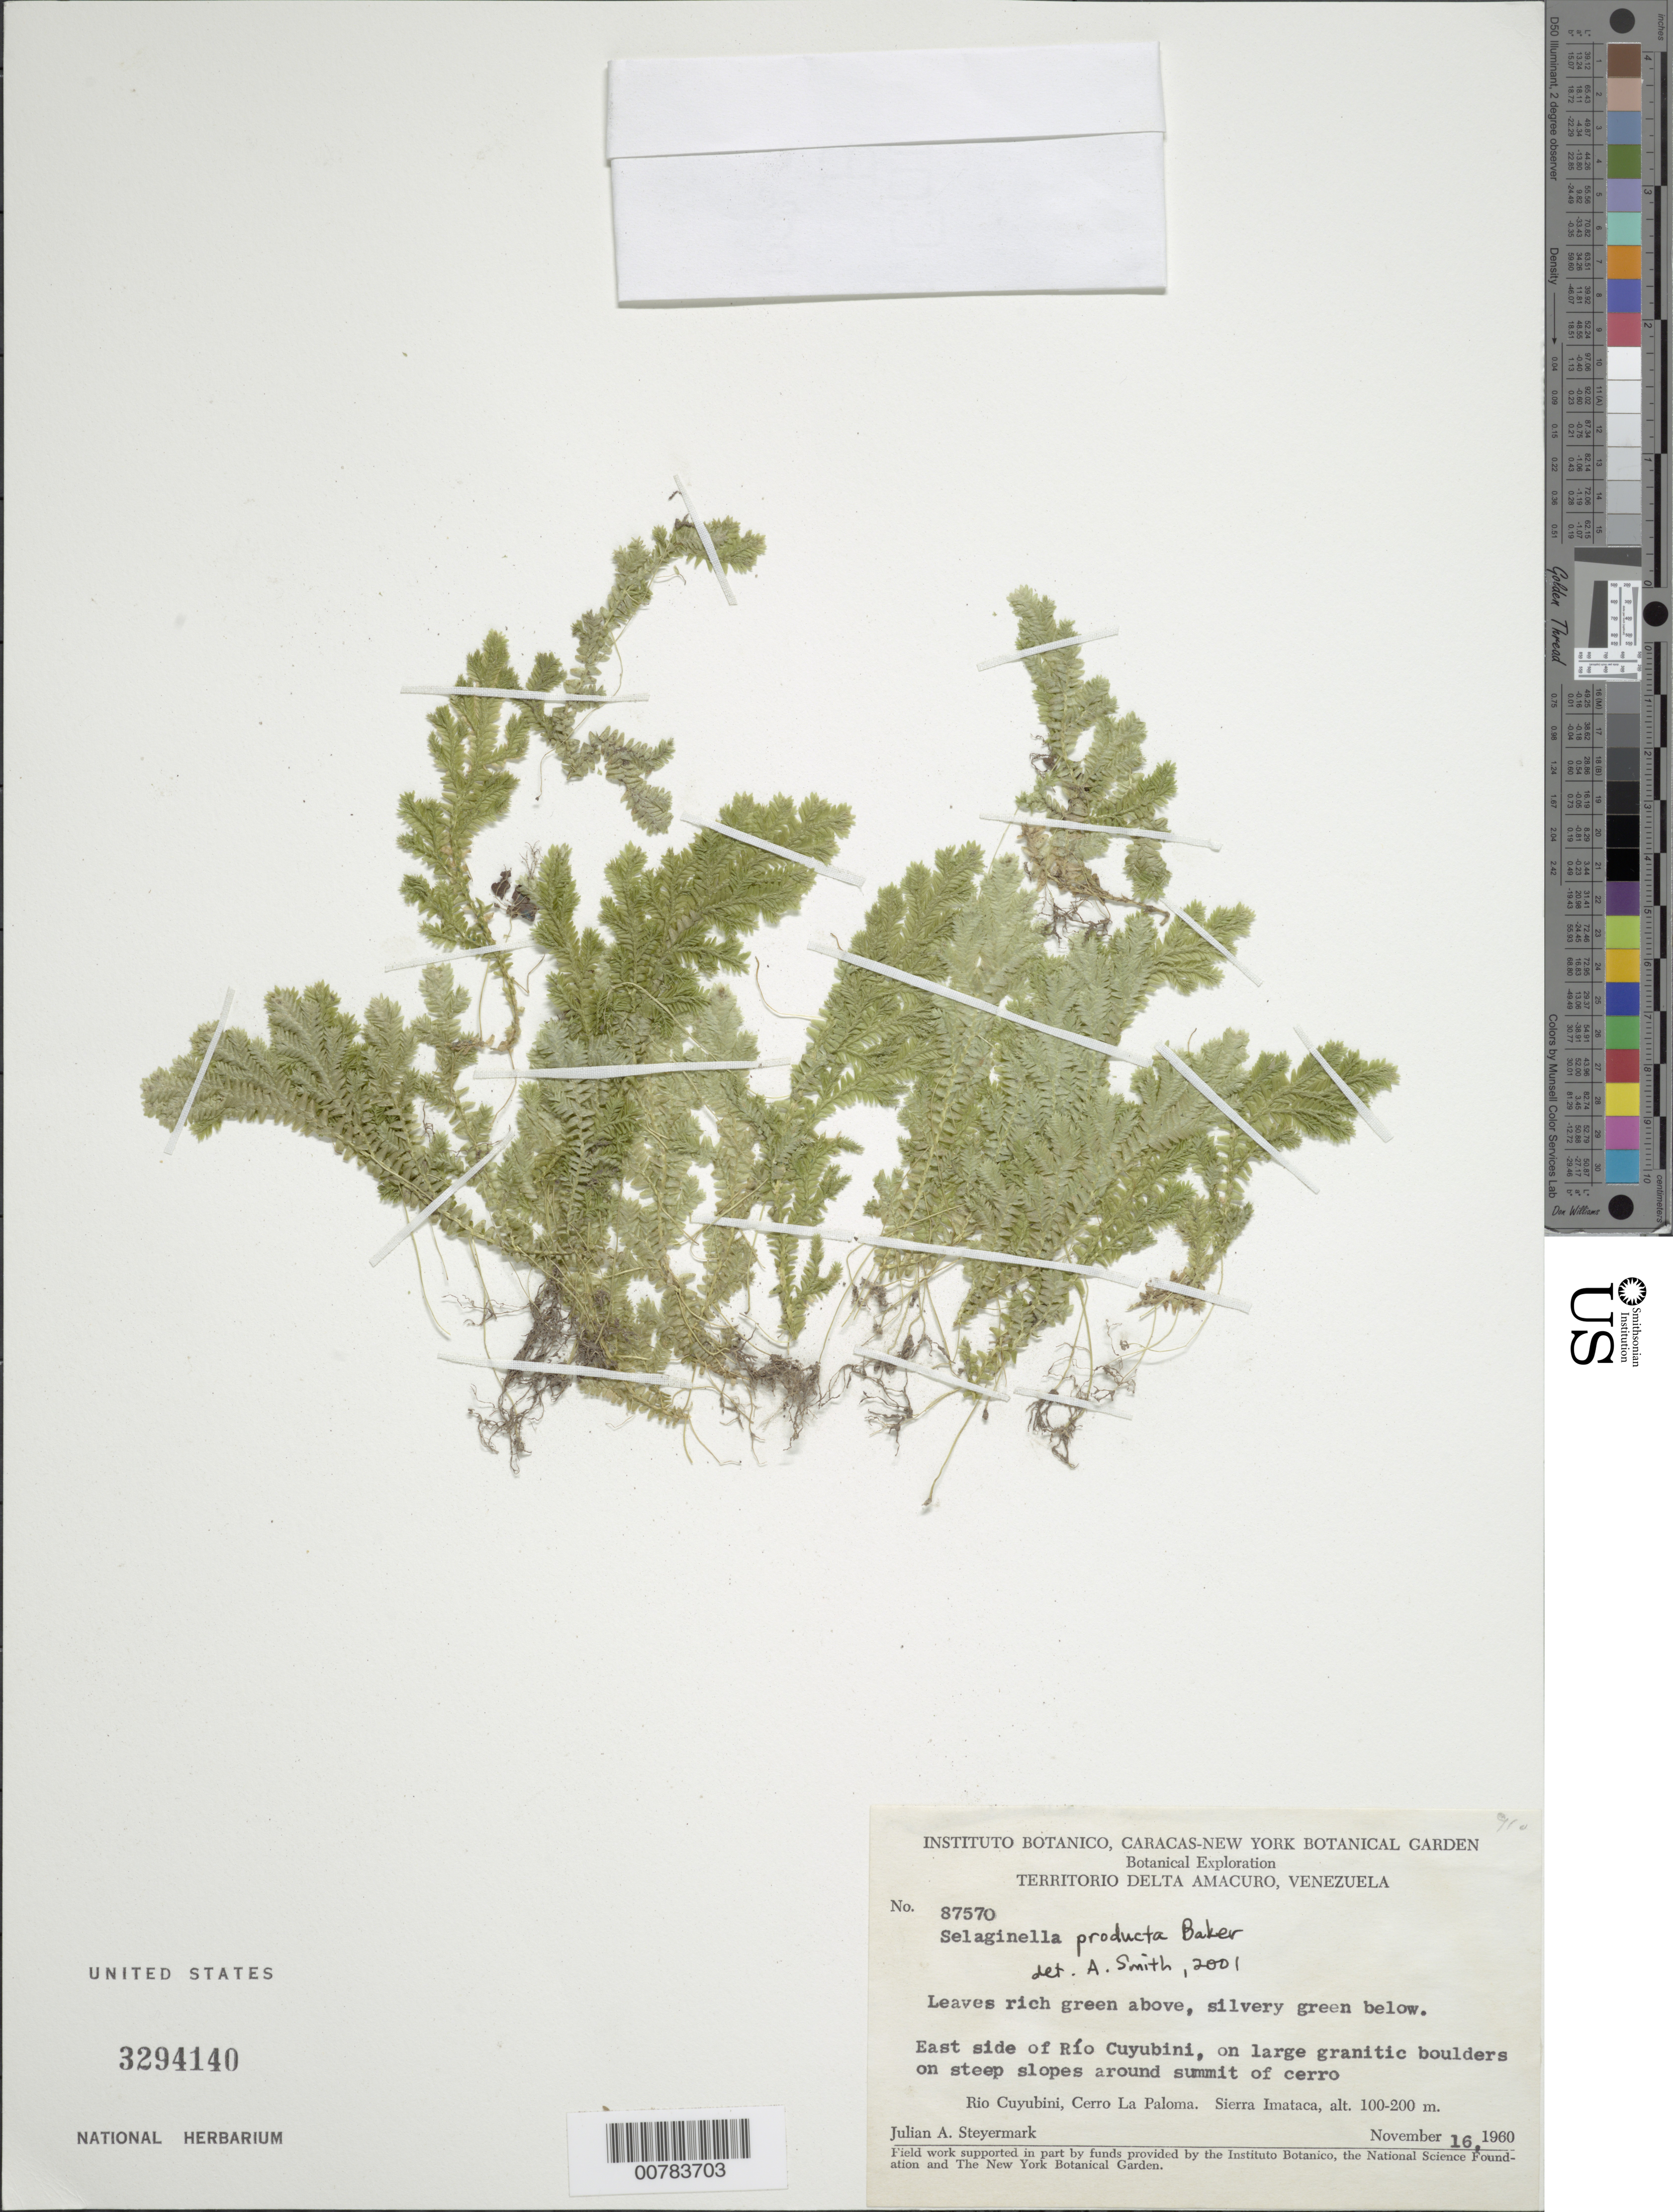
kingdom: Plantae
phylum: Tracheophyta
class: Lycopodiopsida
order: Selaginellales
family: Selaginellaceae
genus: Selaginella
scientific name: Selaginella producta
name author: Baker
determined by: Smith, A.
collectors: J. Steyermark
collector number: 87570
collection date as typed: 16-Nov-60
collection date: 1960-11-16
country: Venezuela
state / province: Delta Amacuro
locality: Río Cuyubini, E side; Cerro La Paloma, Sierra Imataca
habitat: On large granitic boulders on steep slopes around summit of cerro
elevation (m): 100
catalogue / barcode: US 3294140